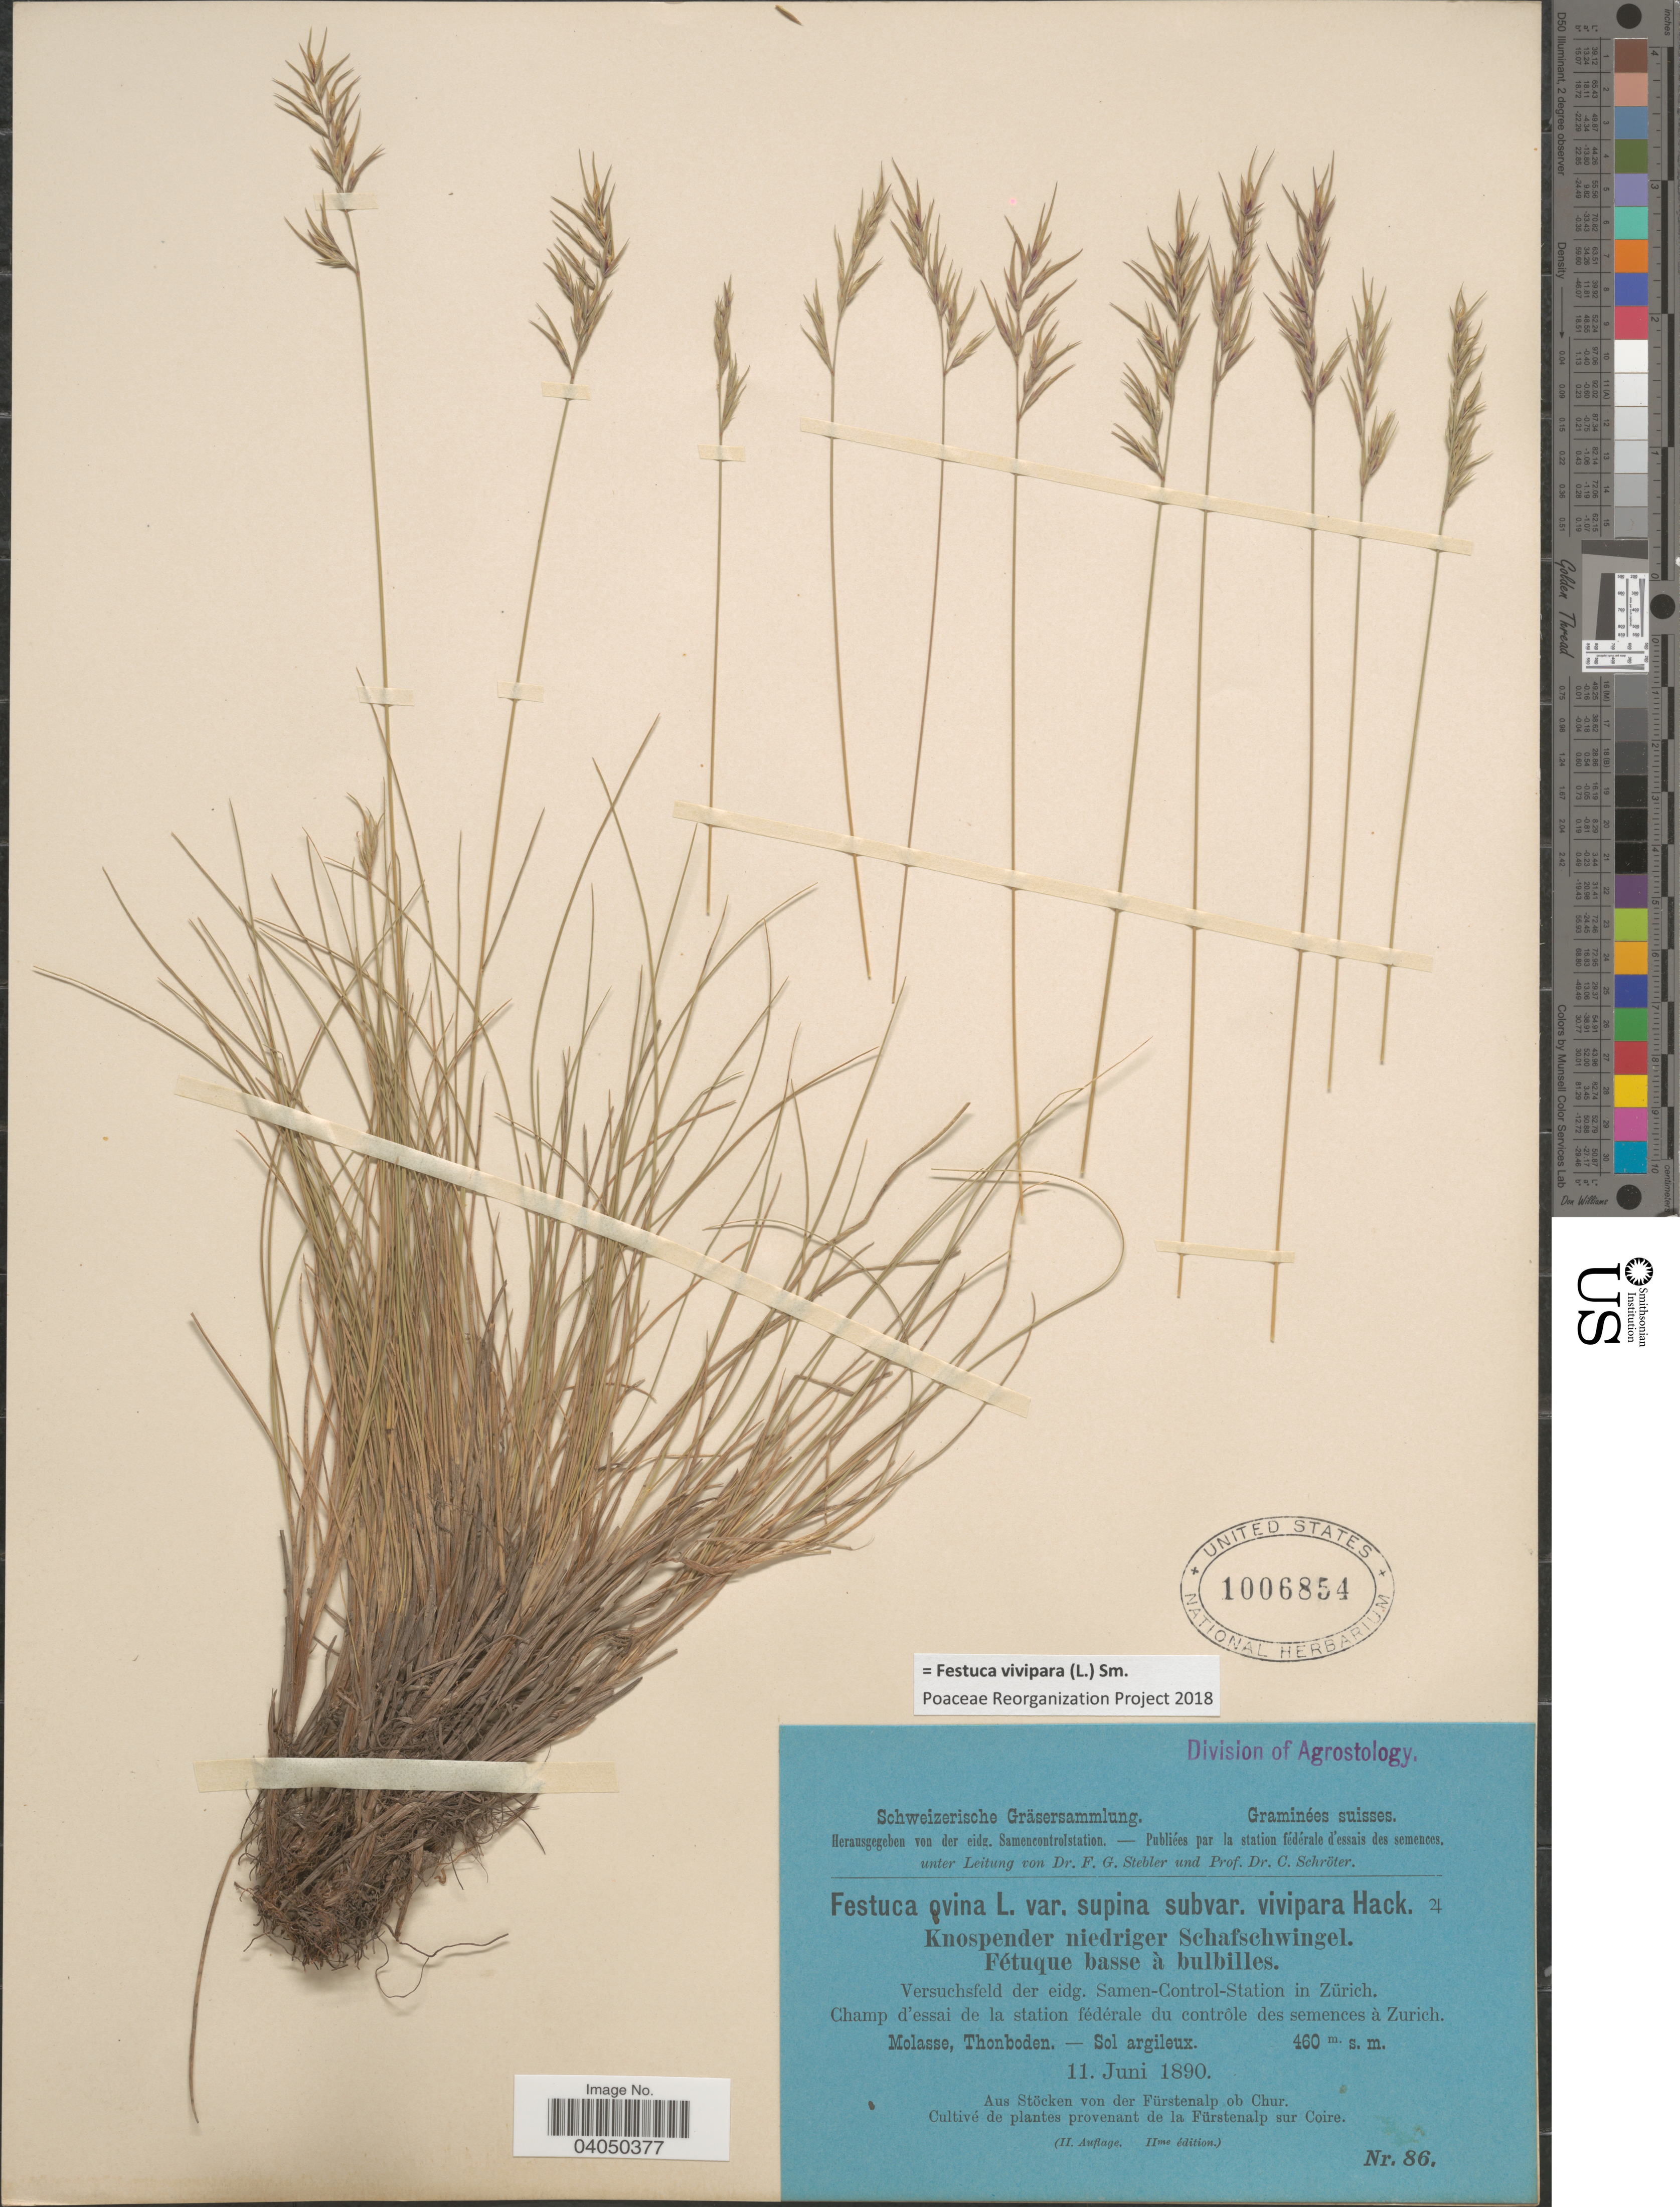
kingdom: Plantae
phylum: Tracheophyta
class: Liliopsida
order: Poales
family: Poaceae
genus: Festuca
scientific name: Festuca vivipara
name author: (L.) Sm.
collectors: Stebler, F.G. & Schröter, C.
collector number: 86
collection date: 1890-06-11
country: Switzerland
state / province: Zurich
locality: Versuchsfeld der eidg. Samen-Control-Station in Zürich. Champ d'essai de la station fédérale du contrôle des semences à Zurich. Molasse, Thonboden.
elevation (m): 460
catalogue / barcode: US 1006854